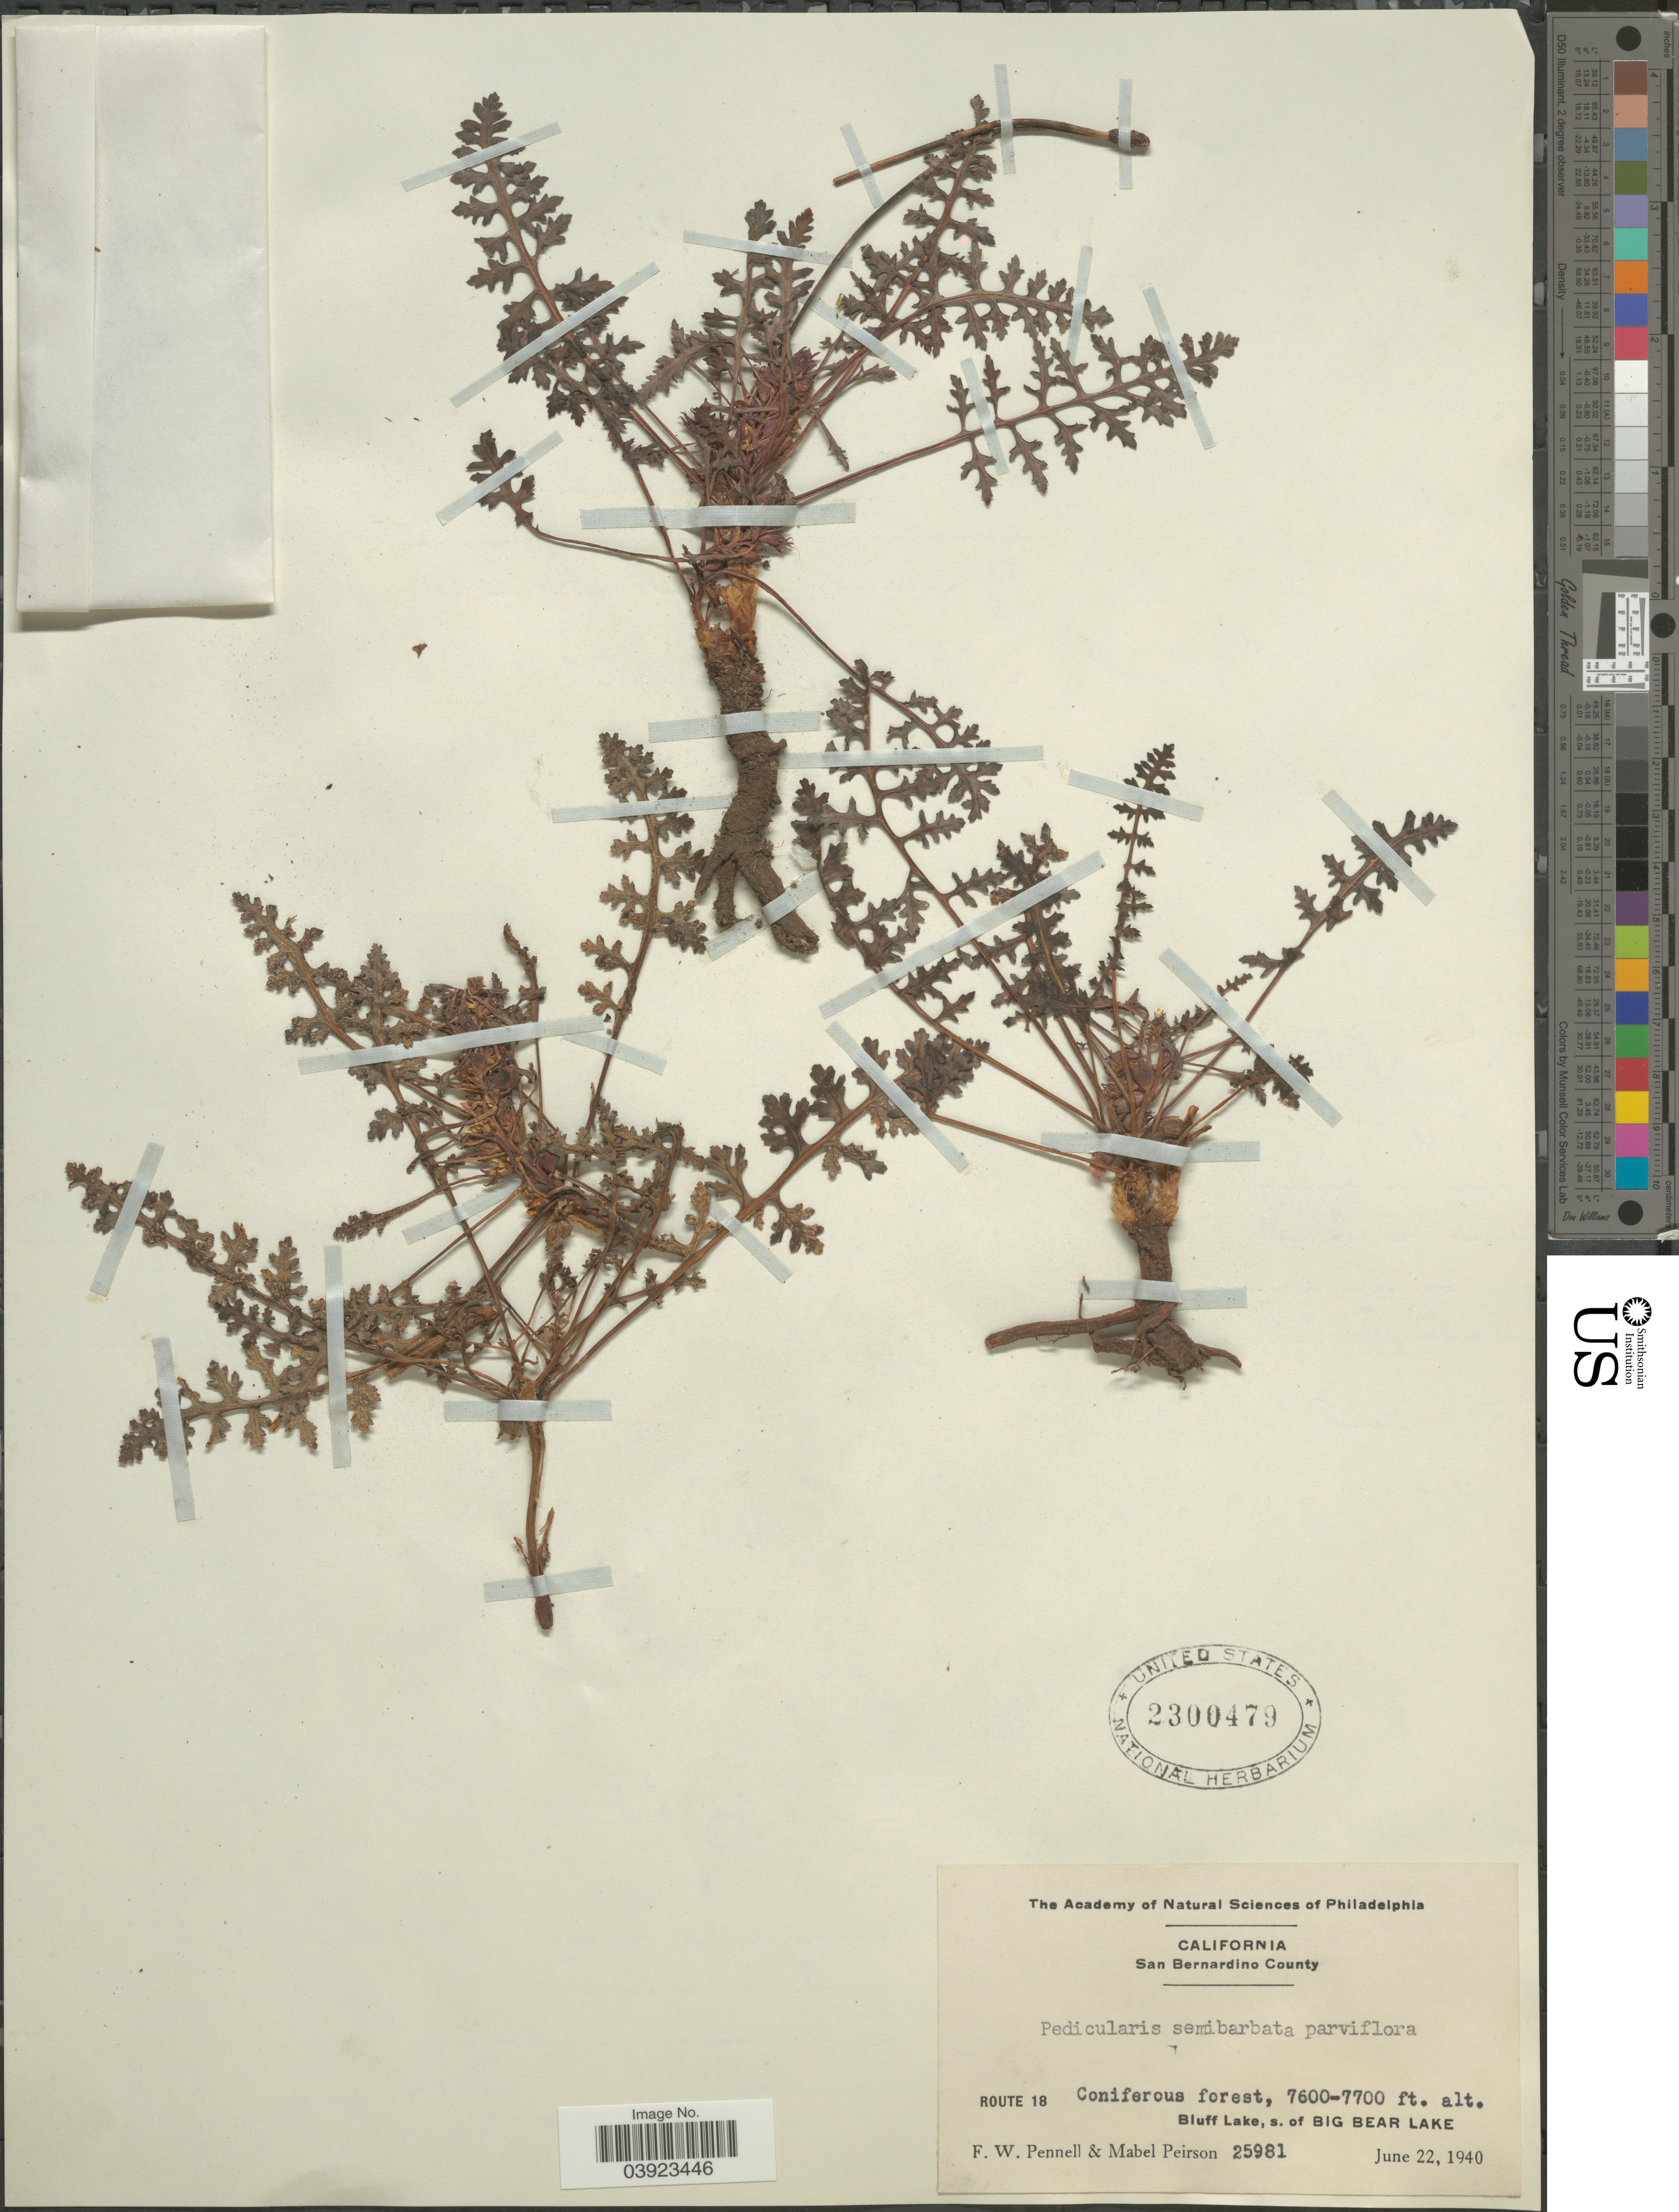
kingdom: Plantae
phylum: Tracheophyta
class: Magnoliopsida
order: Lamiales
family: Orobanchaceae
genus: Pedicularis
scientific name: Pedicularis semibarbata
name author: A. Gray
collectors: F. W. Pennell & M. Peirson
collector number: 25981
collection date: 1940-06-22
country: United States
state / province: California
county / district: San Bernardino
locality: San Bernardino County. Route 18. Coniferous forest, Bluff Lake, s. of Big Bear Lake.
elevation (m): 2316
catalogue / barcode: US 2300479